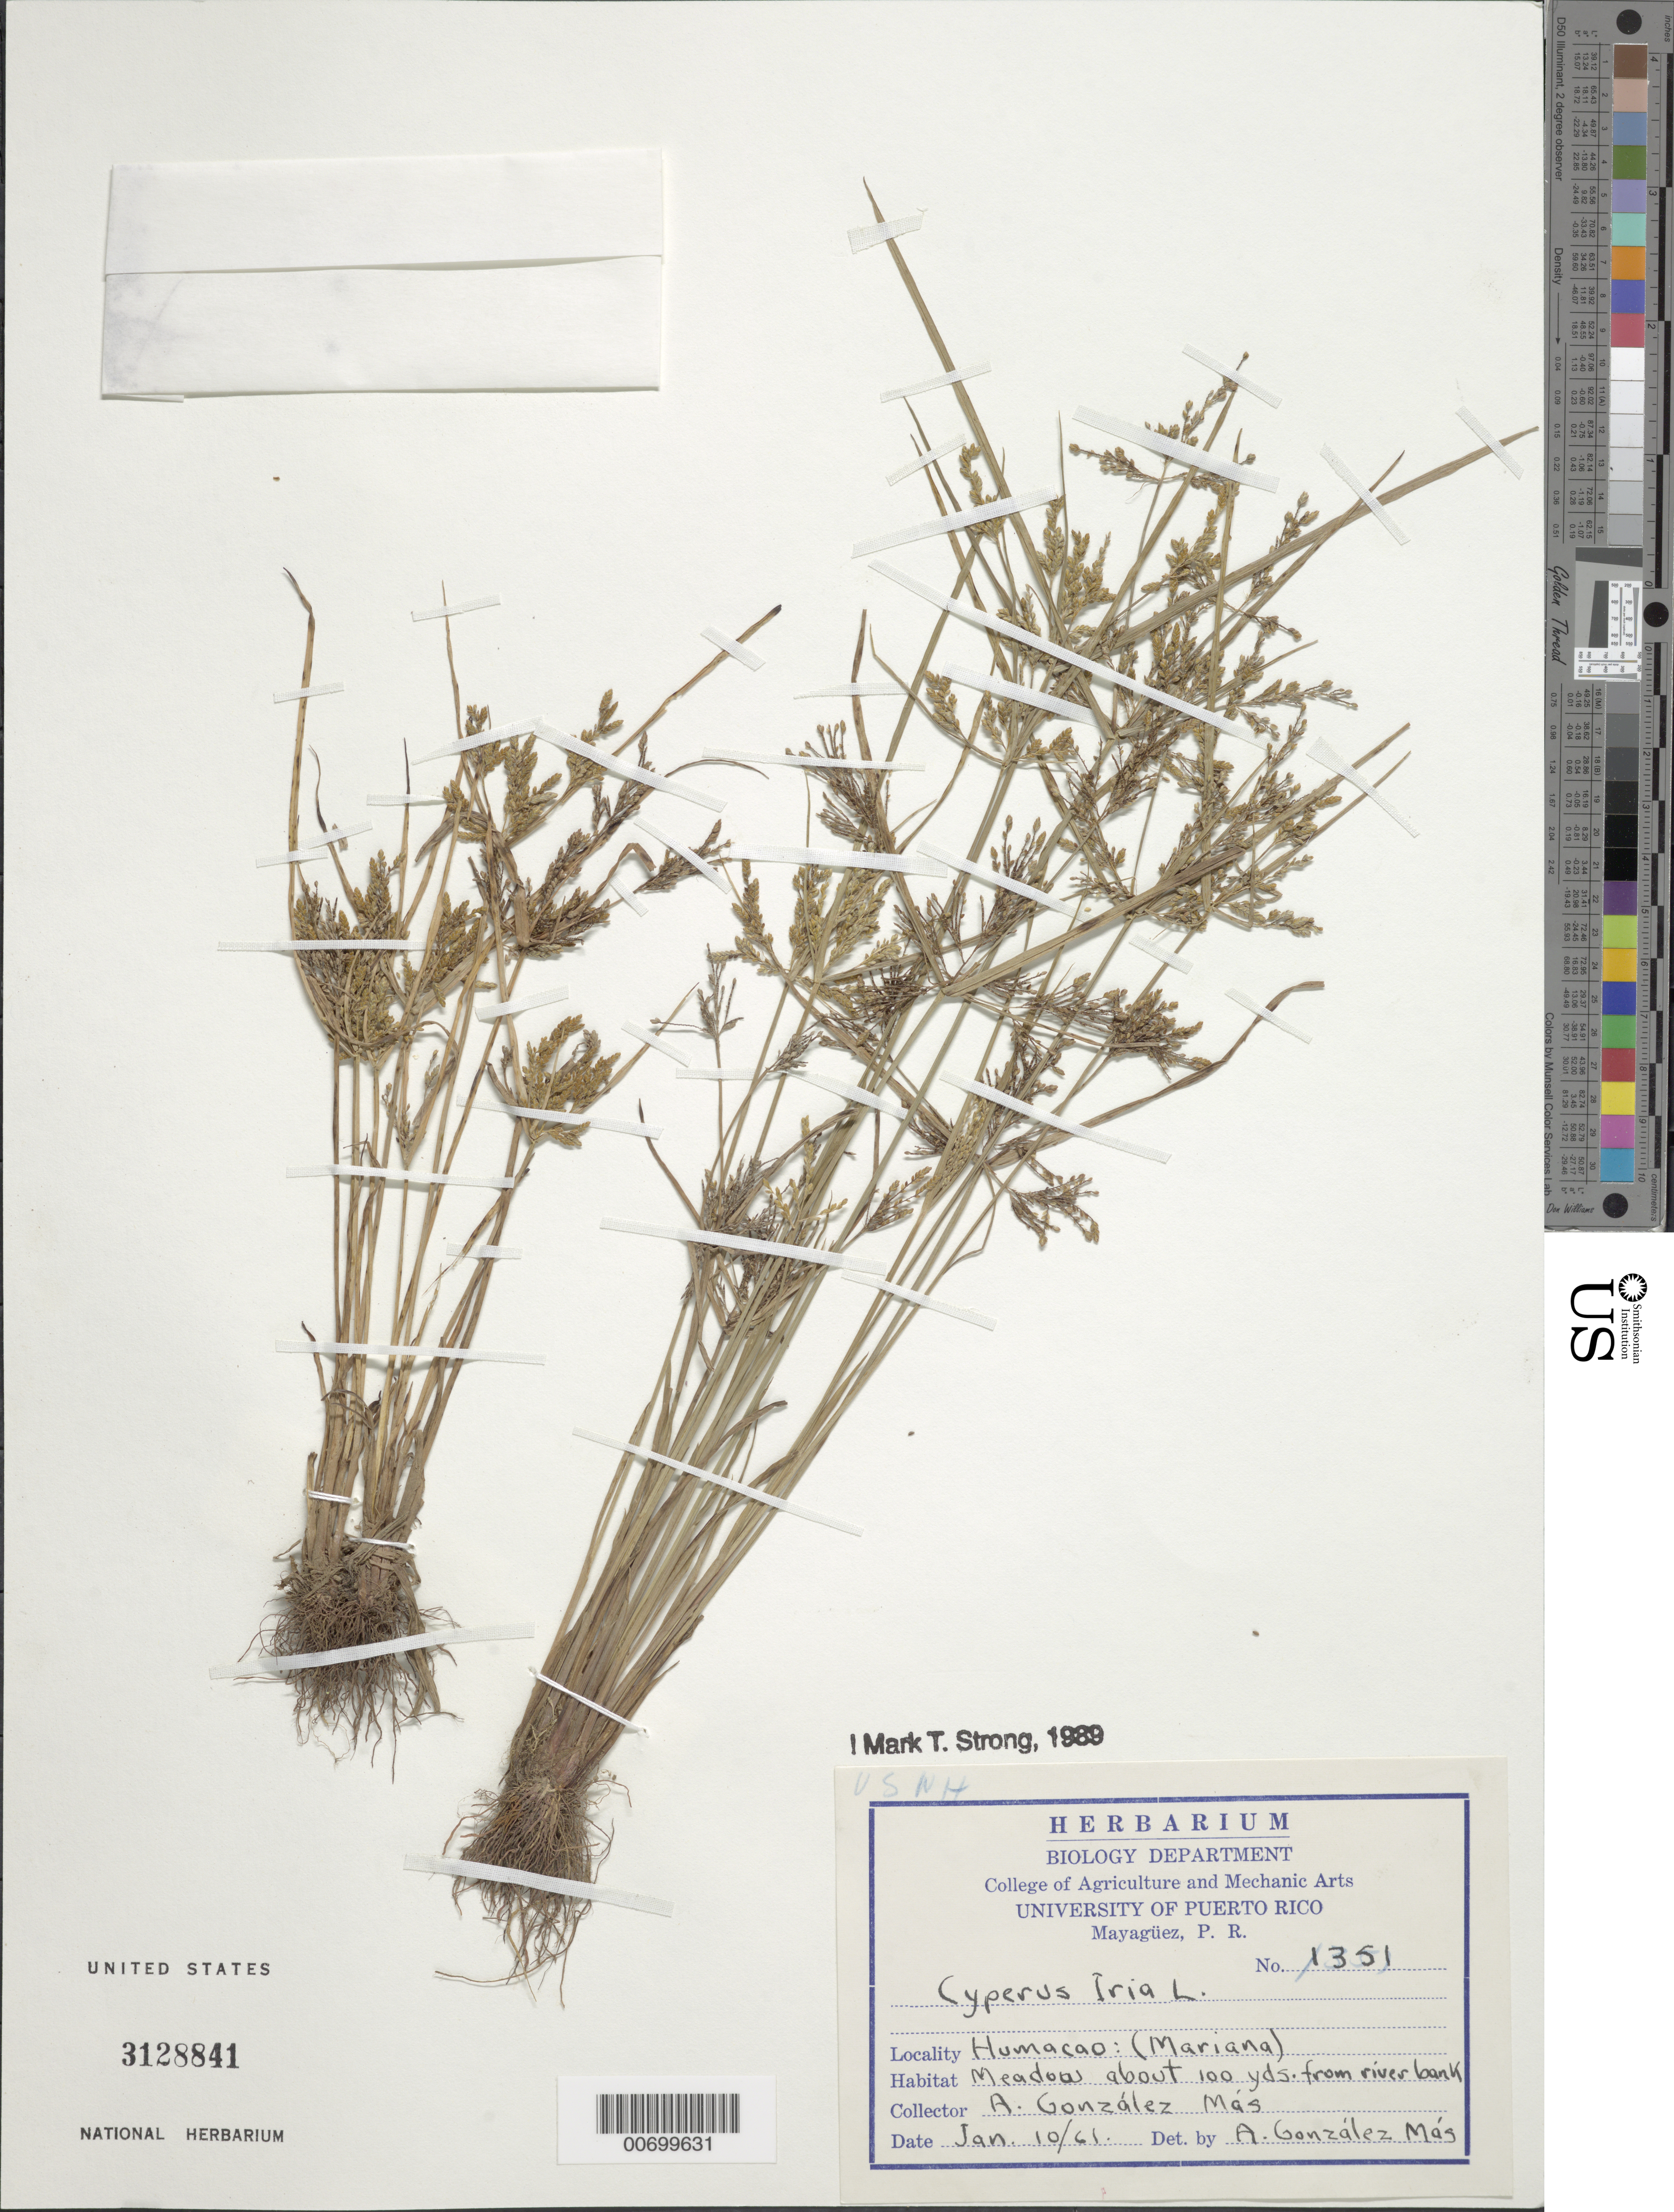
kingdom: Plantae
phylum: Tracheophyta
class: Liliopsida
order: Poales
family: Cyperaceae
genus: Cyperus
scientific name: Cyperus iria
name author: L.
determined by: Strong, M. T., (US), Smithsonian Institution - National Museum of Natural History (UNITED STATES)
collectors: A. González Más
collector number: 1351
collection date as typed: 10 Jan 1961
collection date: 1961-01-10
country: Puerto Rico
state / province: Humacao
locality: Humacao: Mariana.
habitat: Meadow, ca. 100 yards from river bank.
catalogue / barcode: US 3128841